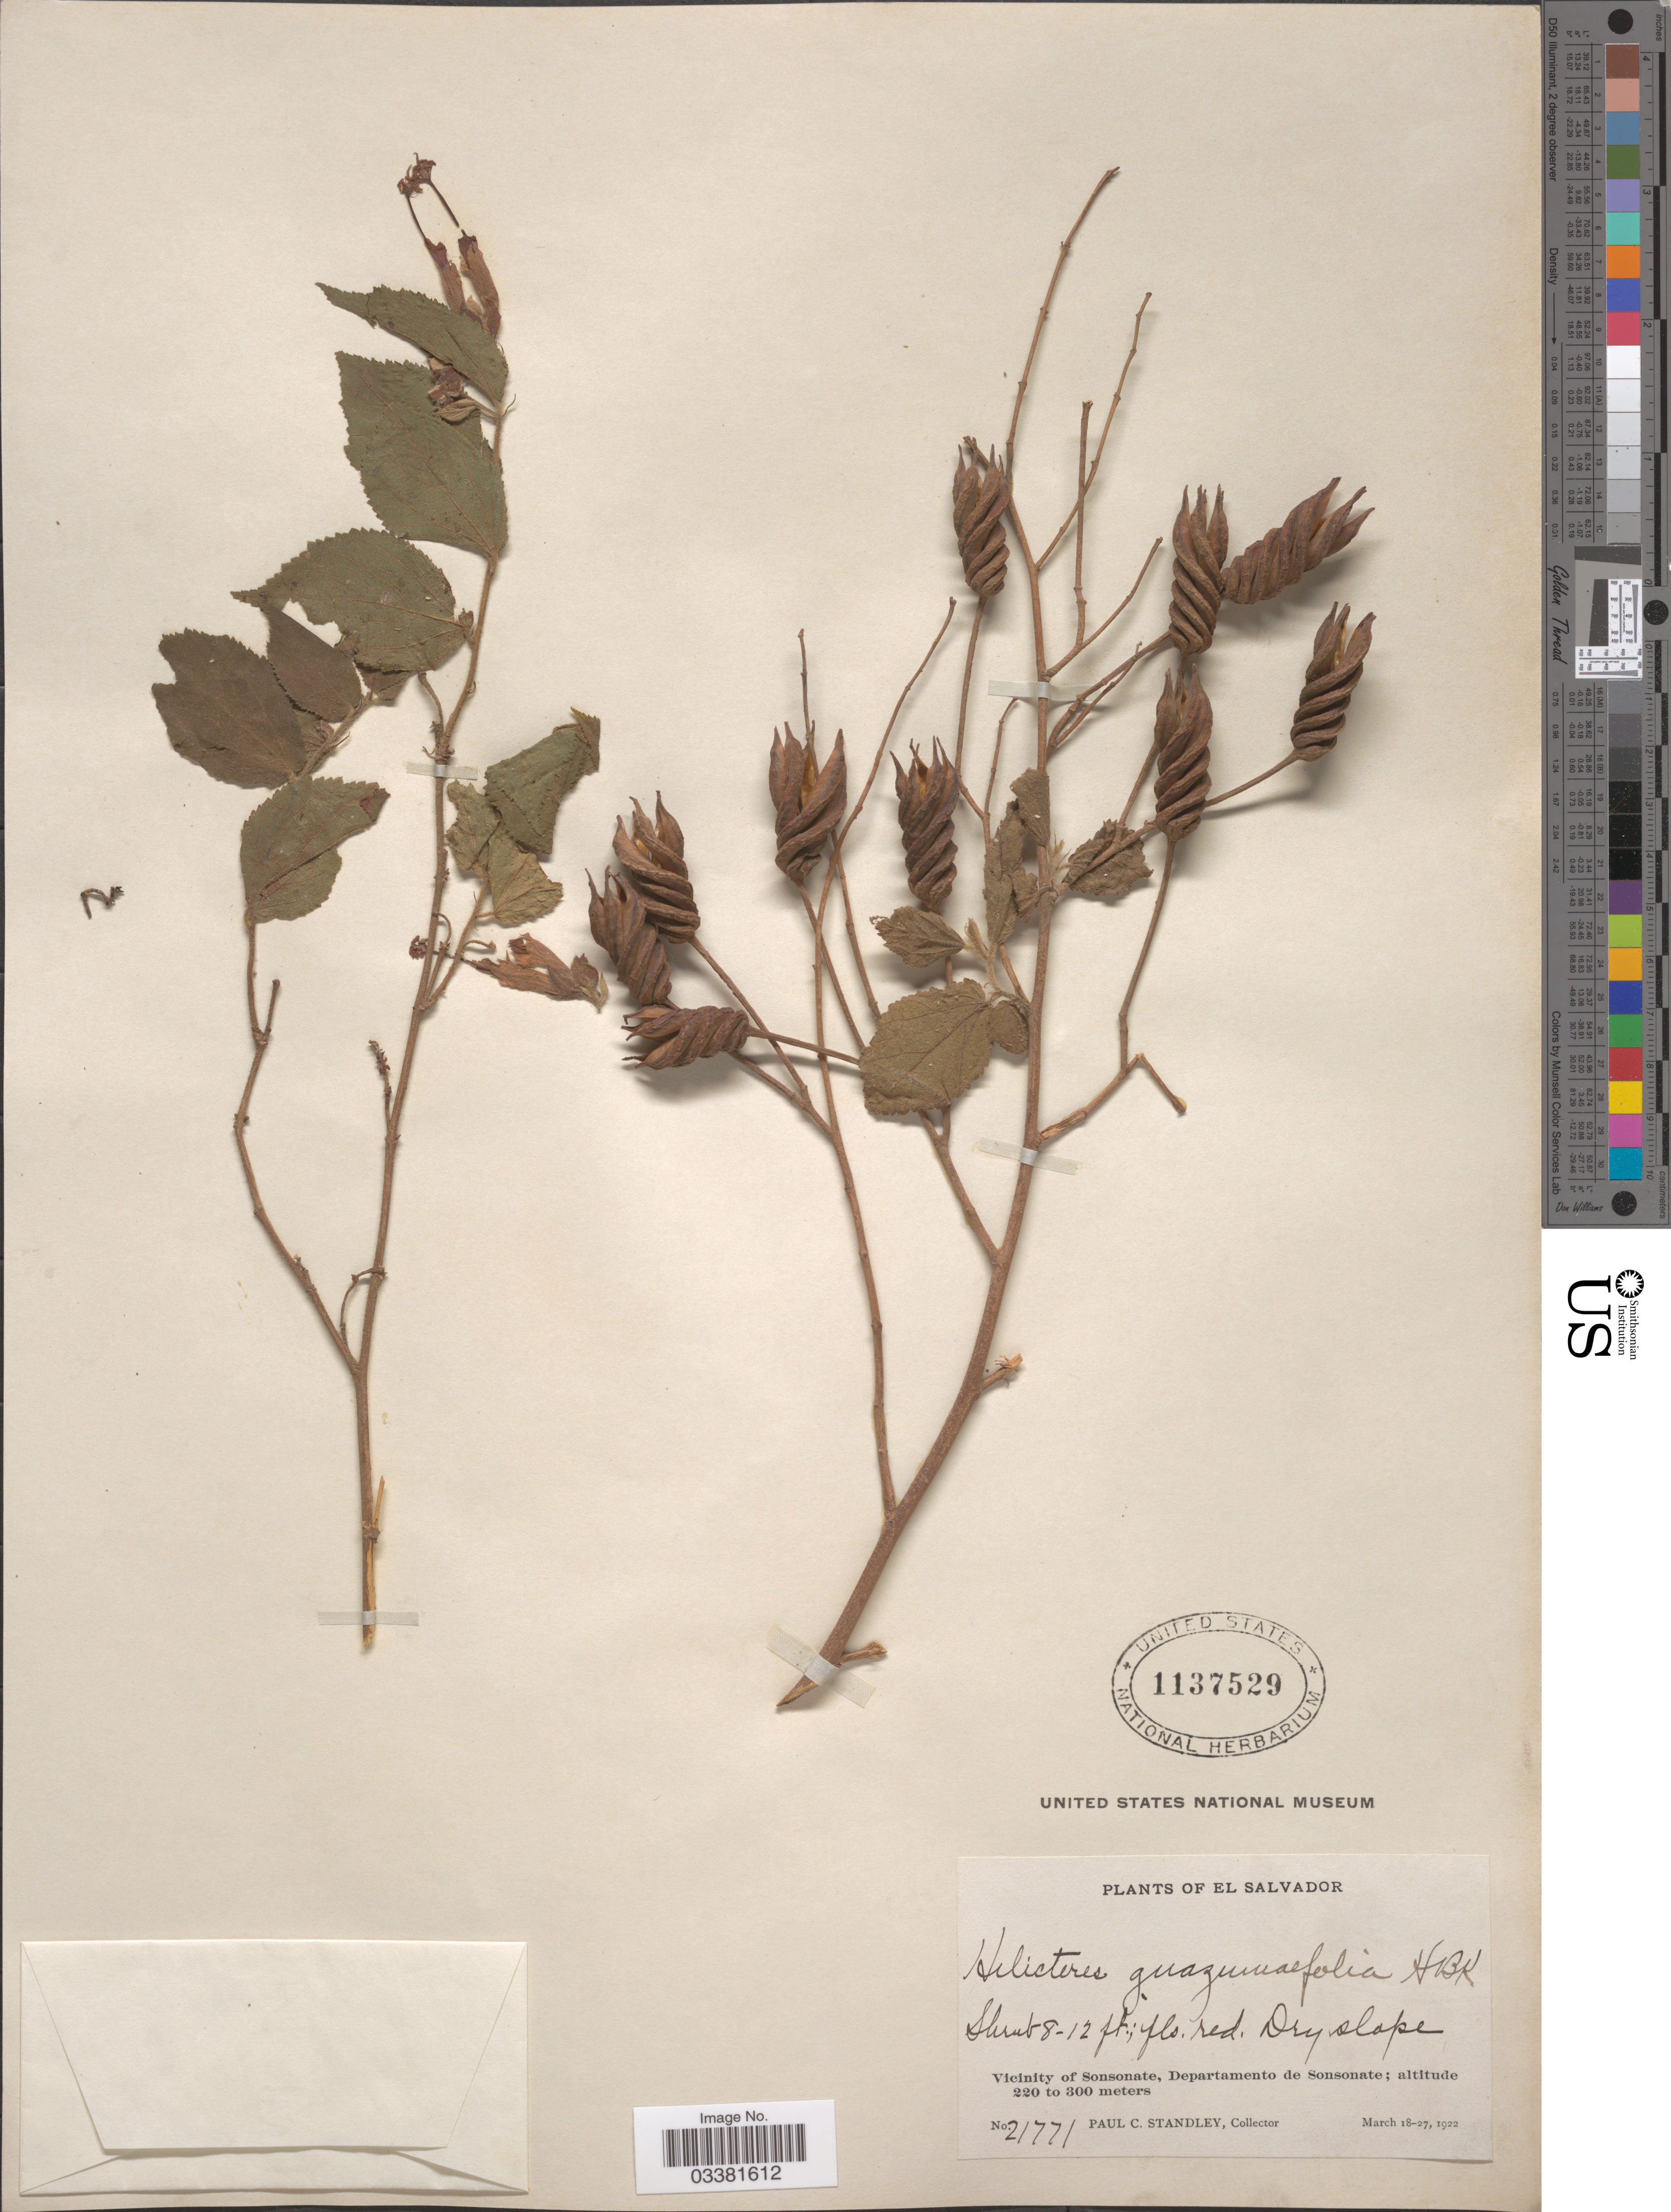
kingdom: Plantae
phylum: Tracheophyta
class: Magnoliopsida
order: Malvales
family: Malvaceae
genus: Helicteres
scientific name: Helicteres guazumifolia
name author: Kunth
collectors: P. C. Standley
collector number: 21771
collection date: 1922-03-18/1922-03-27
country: El Salvador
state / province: Sonsonate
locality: Vicinity of Sonsonate, Departamento de Sonsonate.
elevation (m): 220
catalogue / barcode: US 1137529